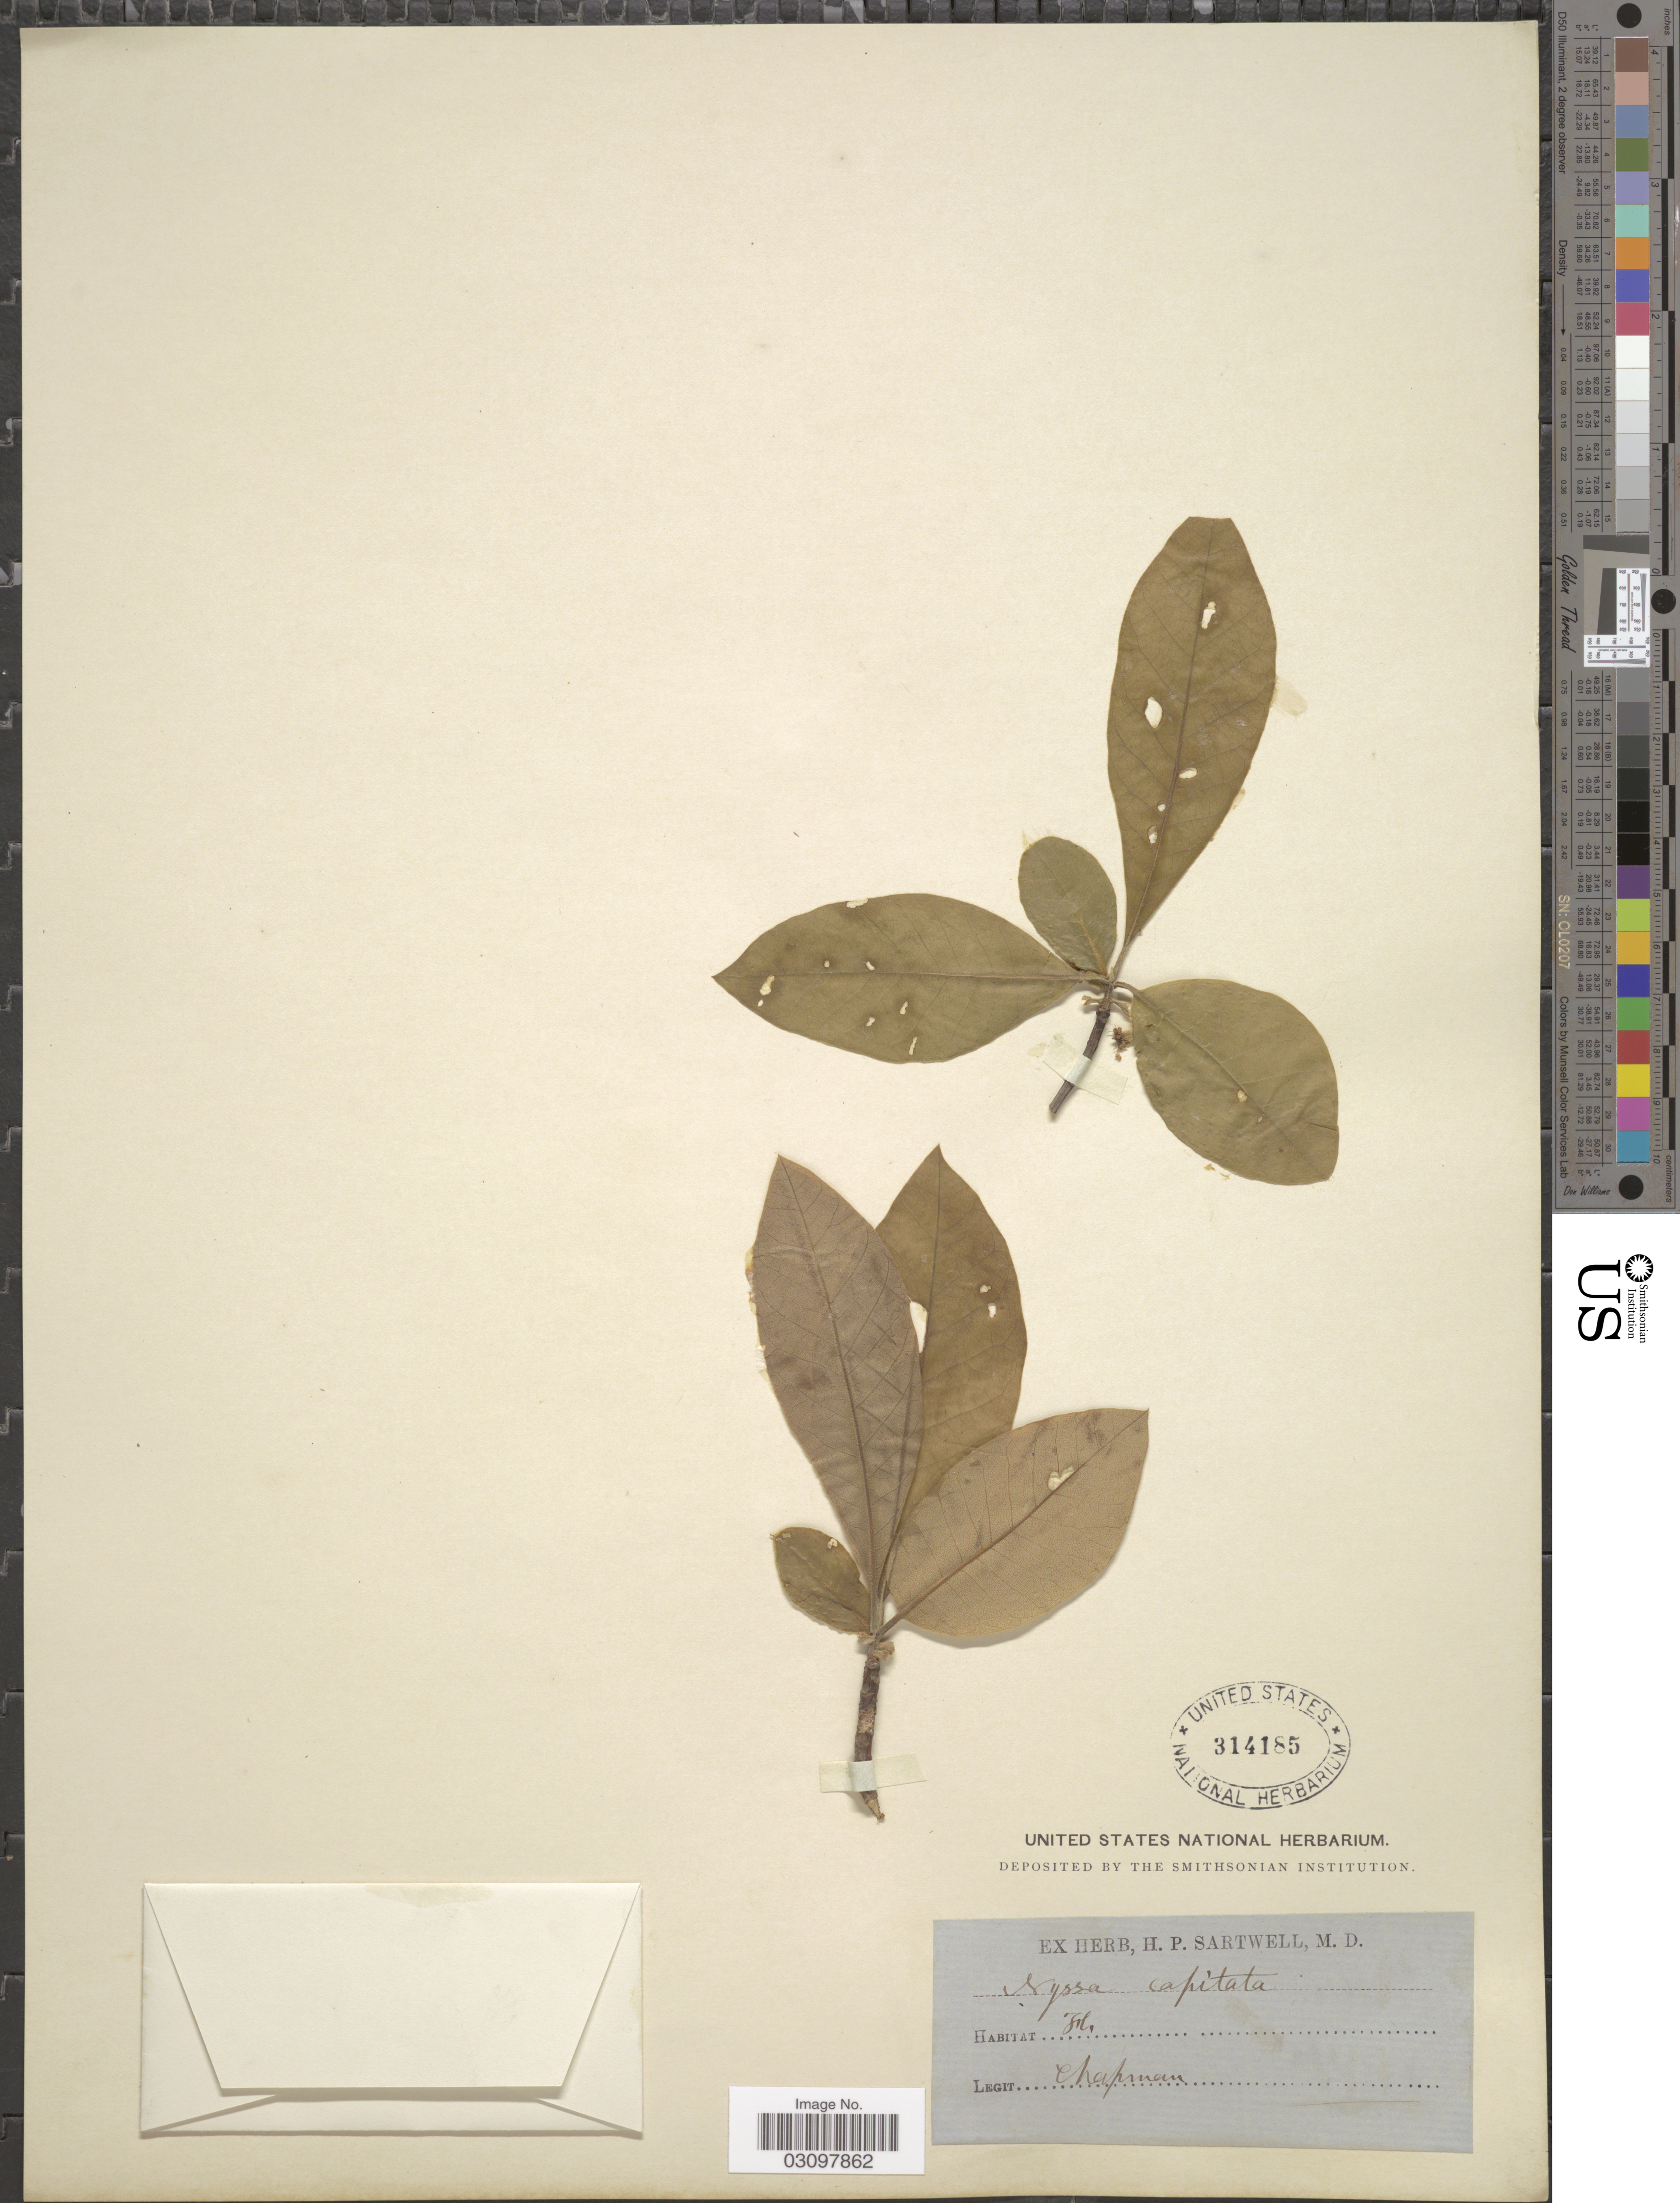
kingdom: Plantae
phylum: Tracheophyta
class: Magnoliopsida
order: Cornales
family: Nyssaceae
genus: Nyssa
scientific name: Nyssa ogeche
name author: W. Bartram ex Marshall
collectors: A. Chapman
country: United States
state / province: Florida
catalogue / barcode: US 314185